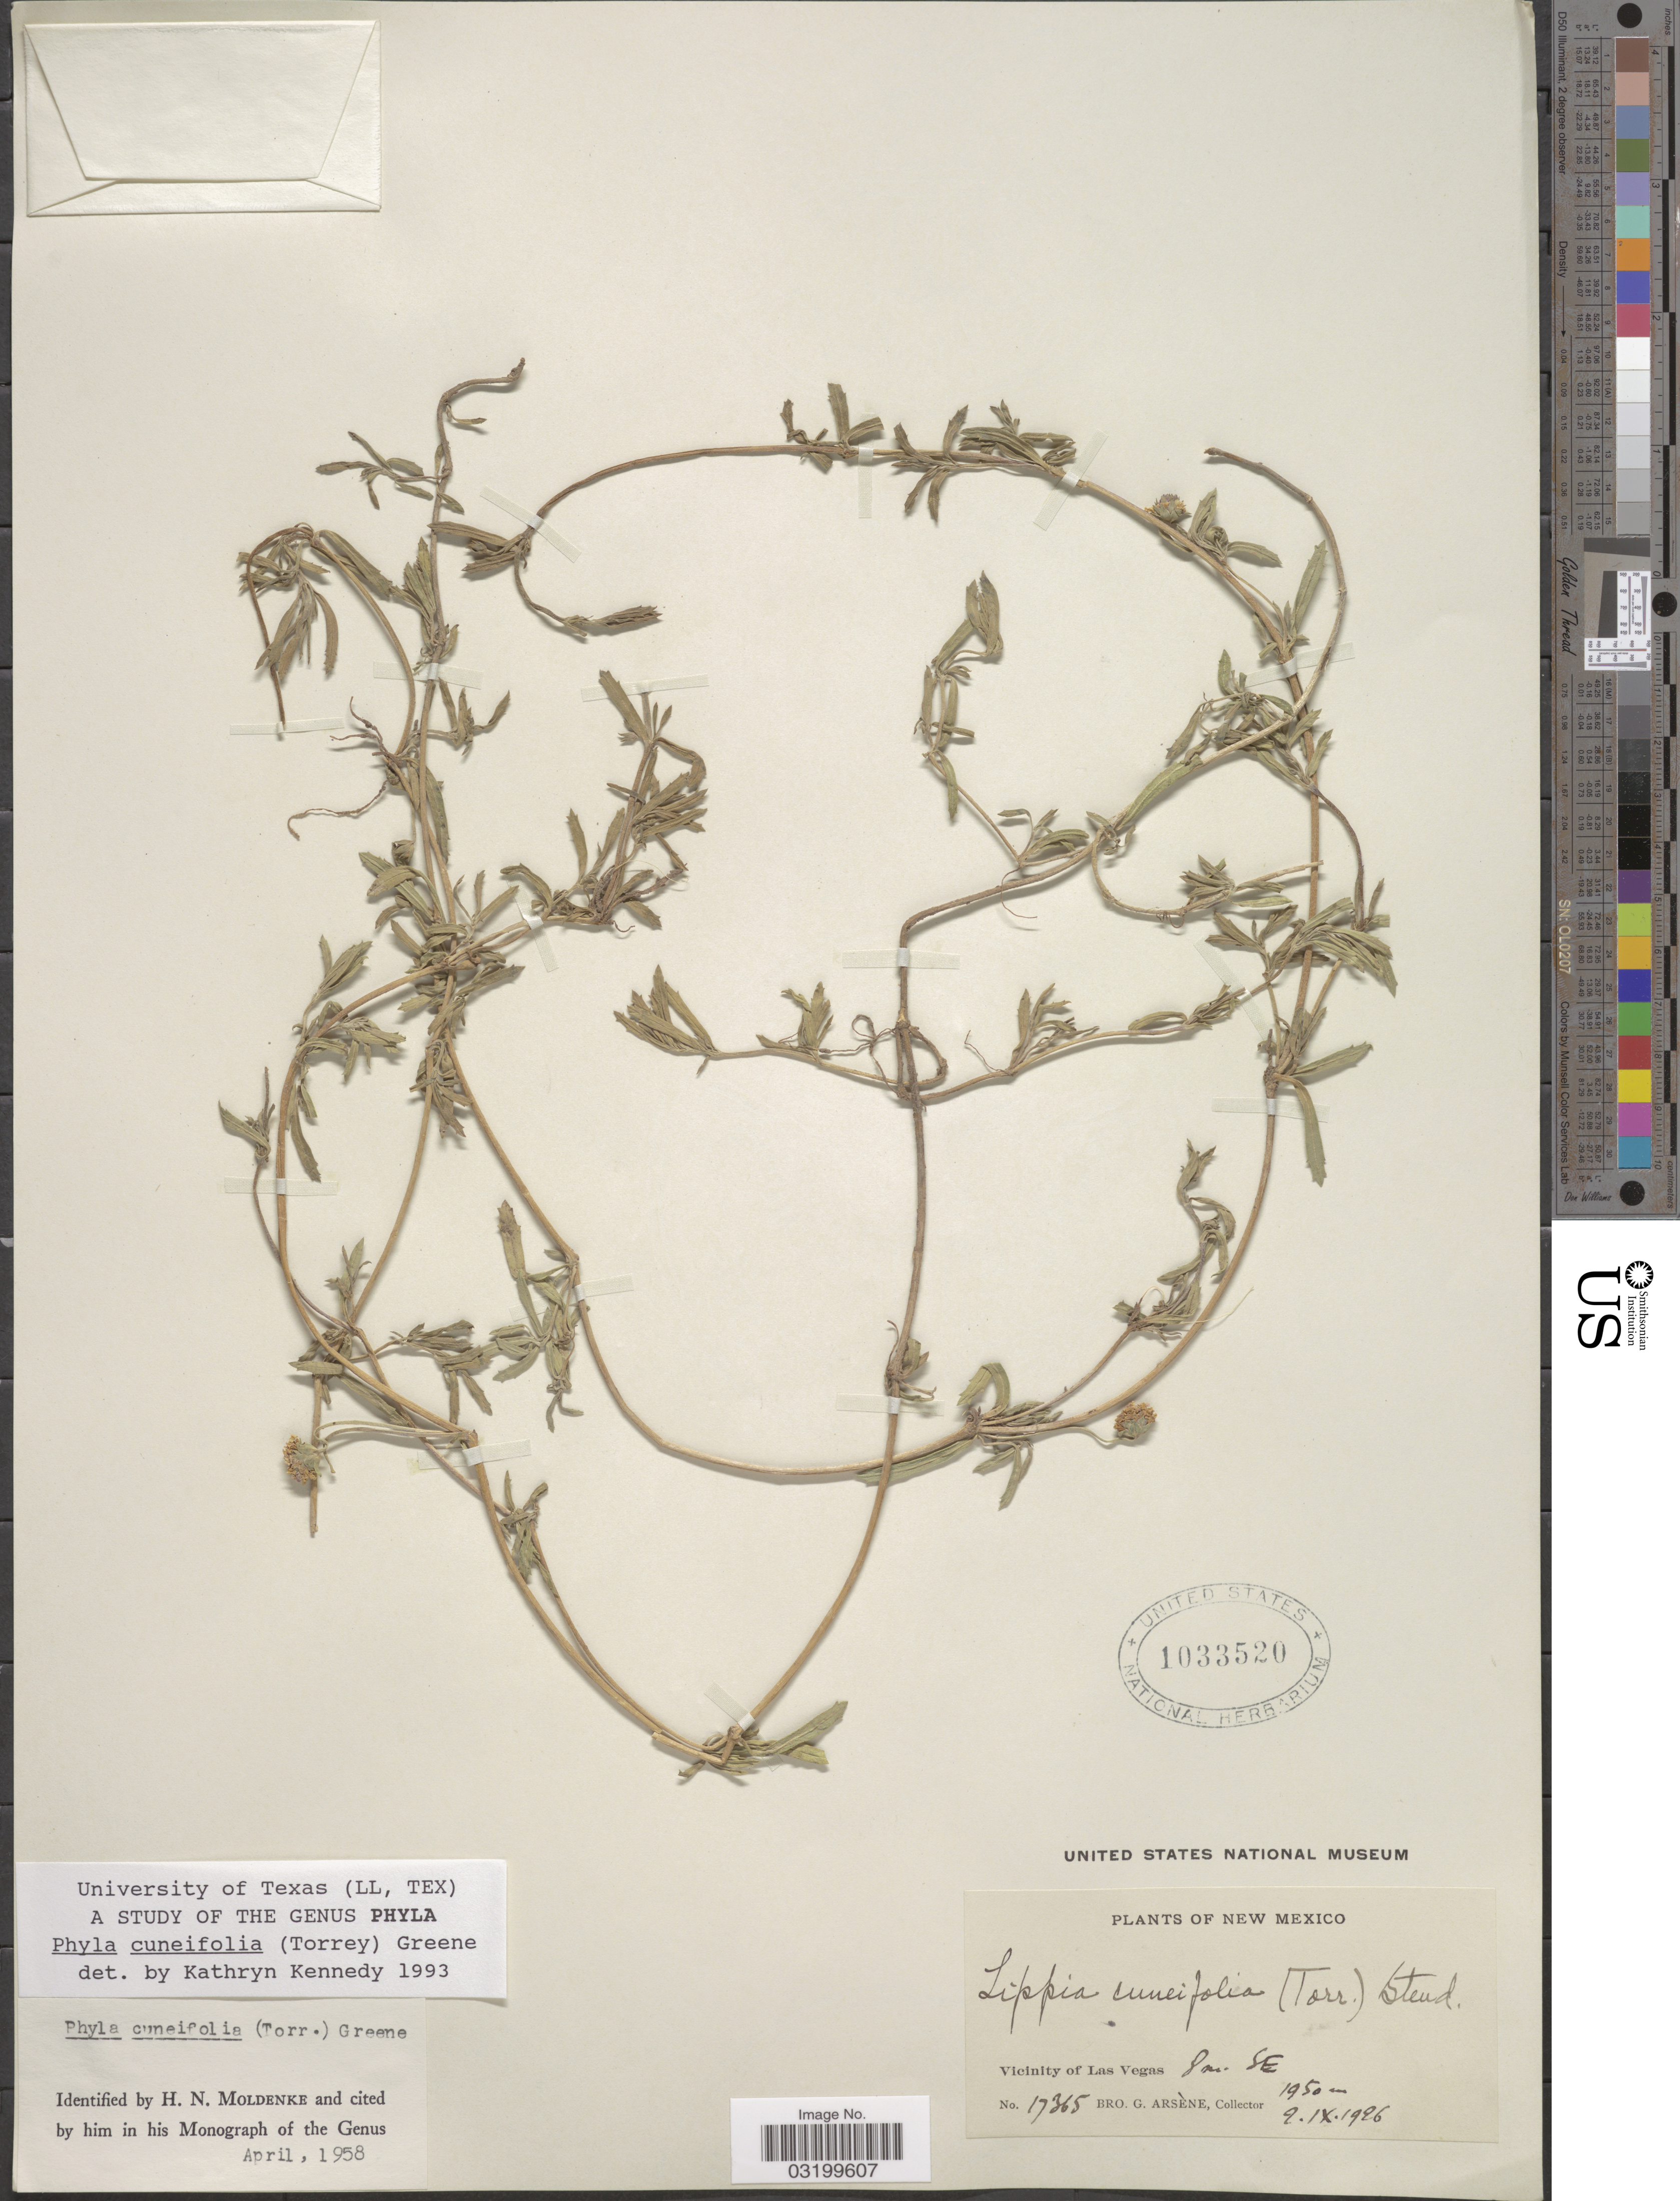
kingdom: Plantae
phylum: Tracheophyta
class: Magnoliopsida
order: Lamiales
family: Verbenaceae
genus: Phyla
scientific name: Phyla cuneifolia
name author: (Torr.) Greene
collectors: Bro. G. Arsène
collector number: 17365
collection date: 1926-09-02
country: United States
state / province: New Mexico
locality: Vicinity of Las Vegas. 8 mi. SE.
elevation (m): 1950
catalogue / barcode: US 1033520